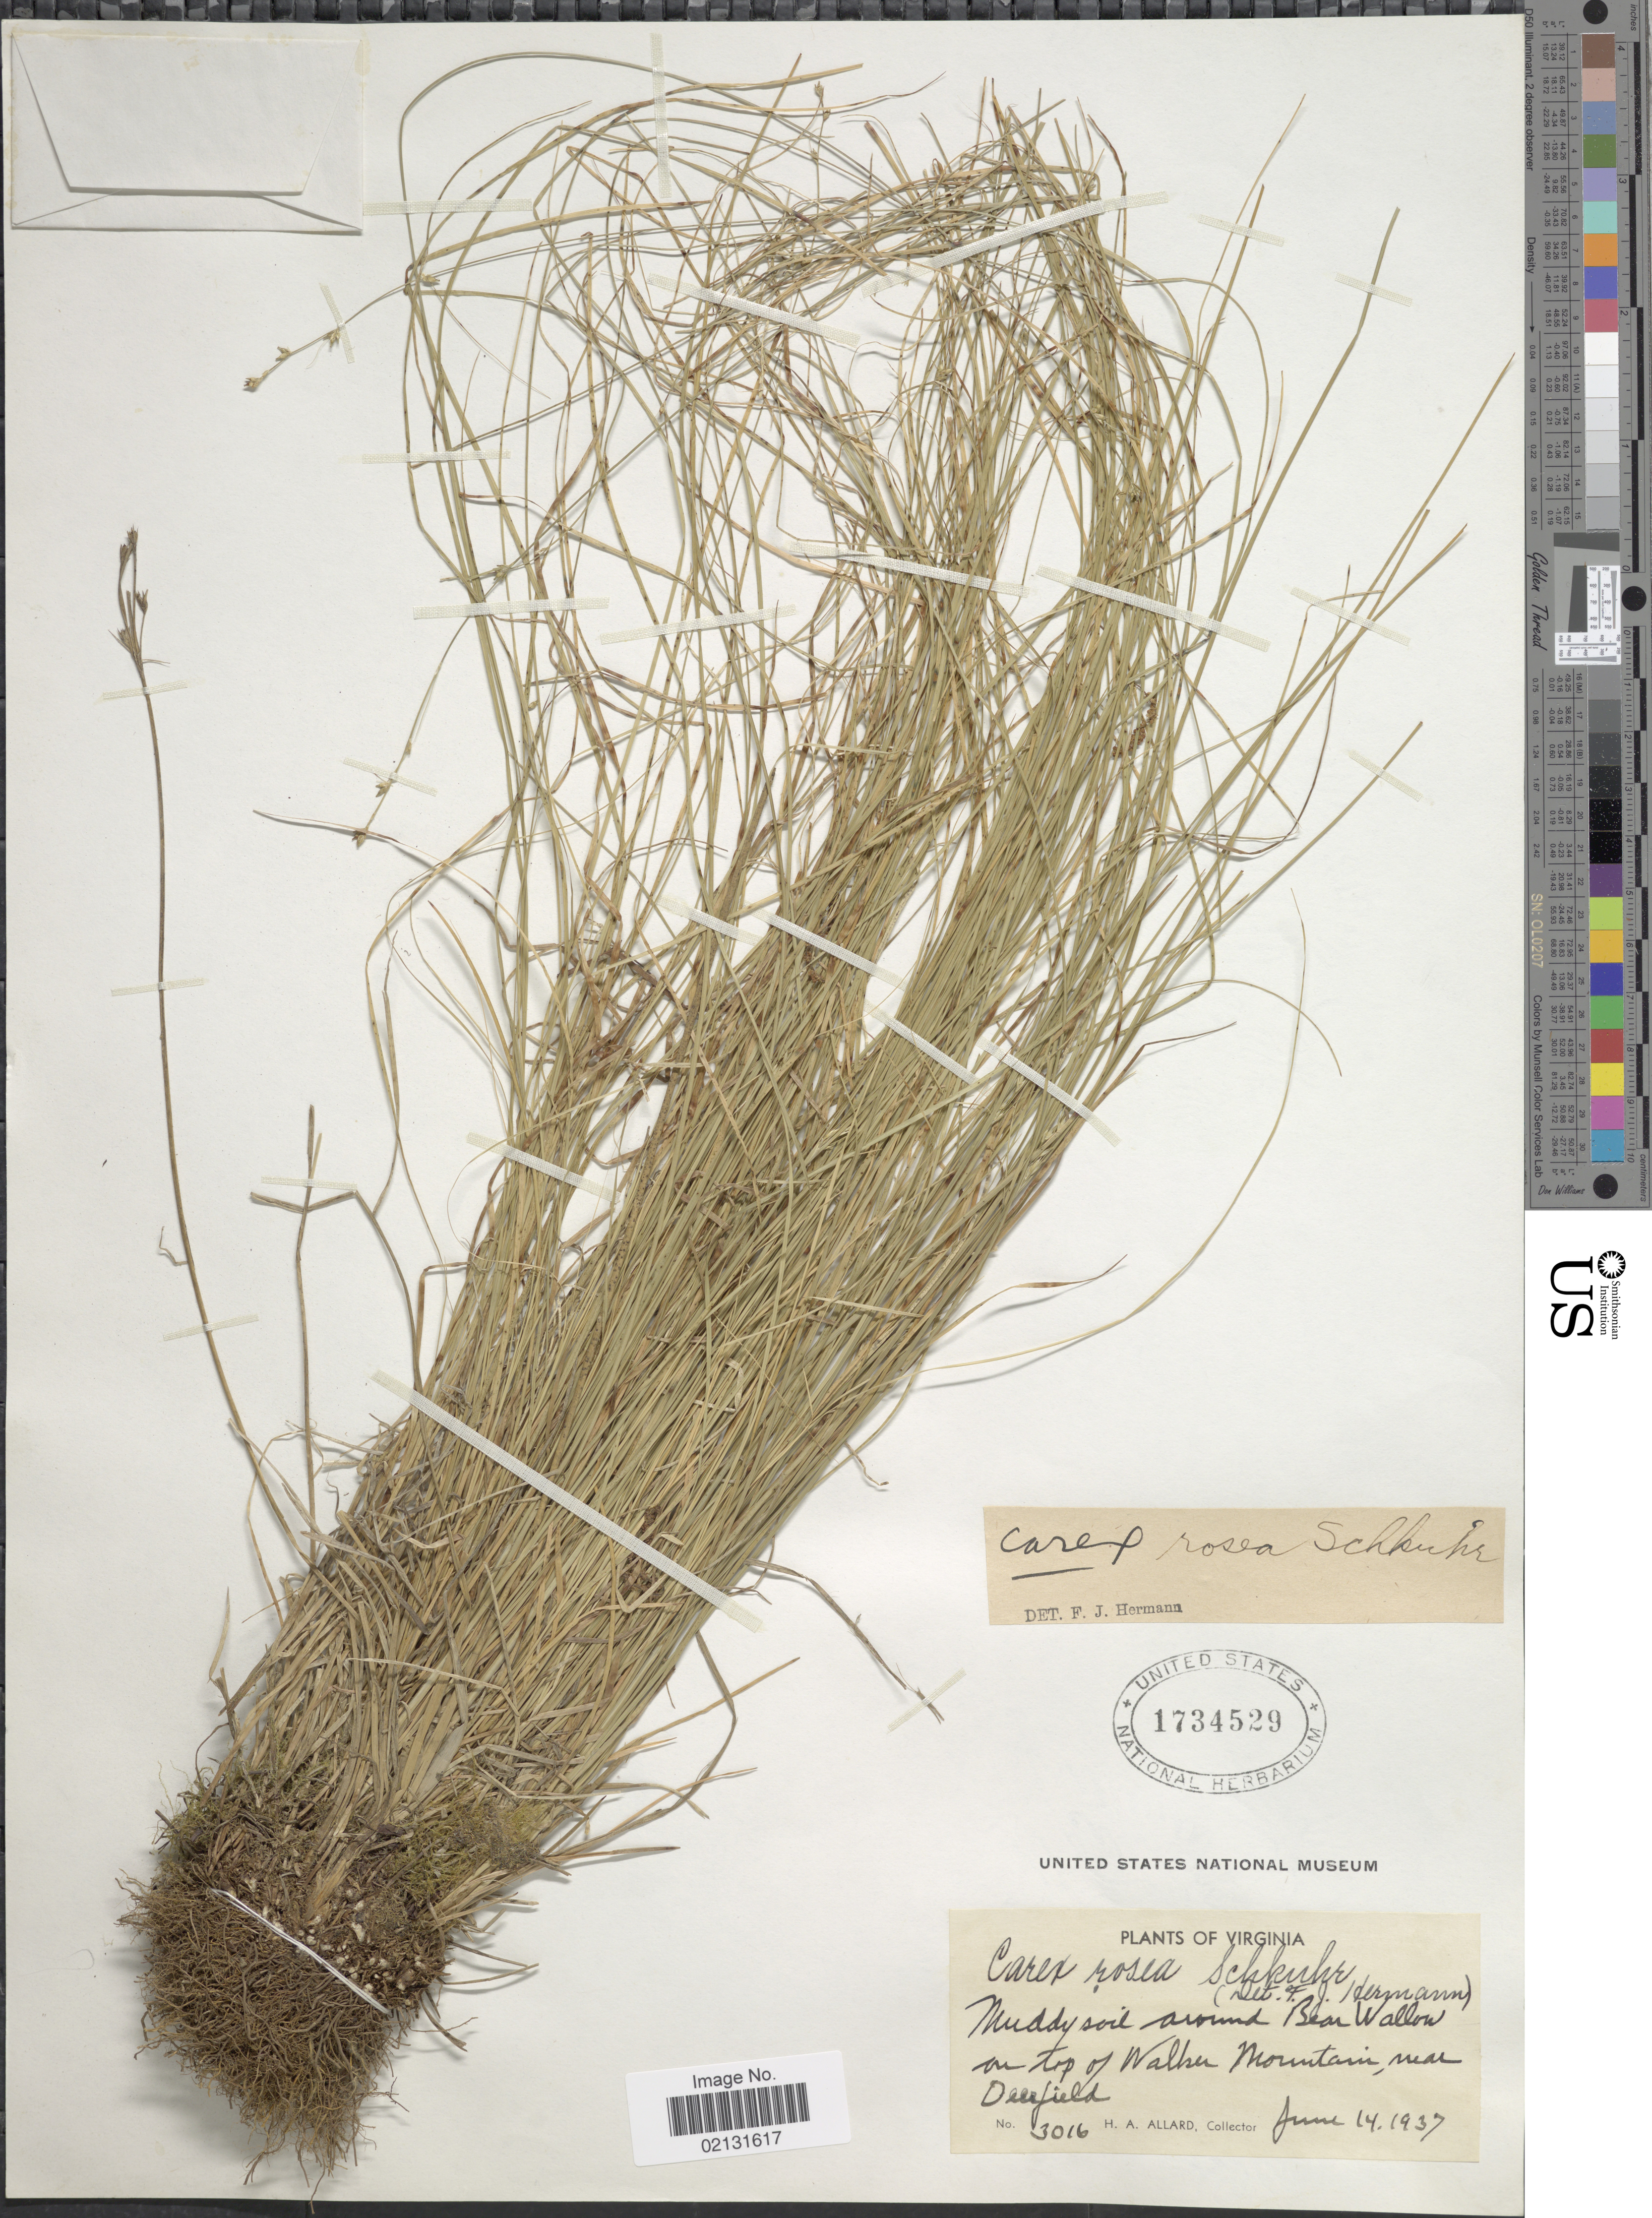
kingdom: Plantae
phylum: Tracheophyta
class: Liliopsida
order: Poales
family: Cyperaceae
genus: Carex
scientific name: Carex rosea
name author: Willd.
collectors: H. A. Allard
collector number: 3016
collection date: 1937-06-14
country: United States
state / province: Virginia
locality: Muddy soil around Bear Wallow on top of Walker Mountain, near Deerfield.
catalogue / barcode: US 1734529